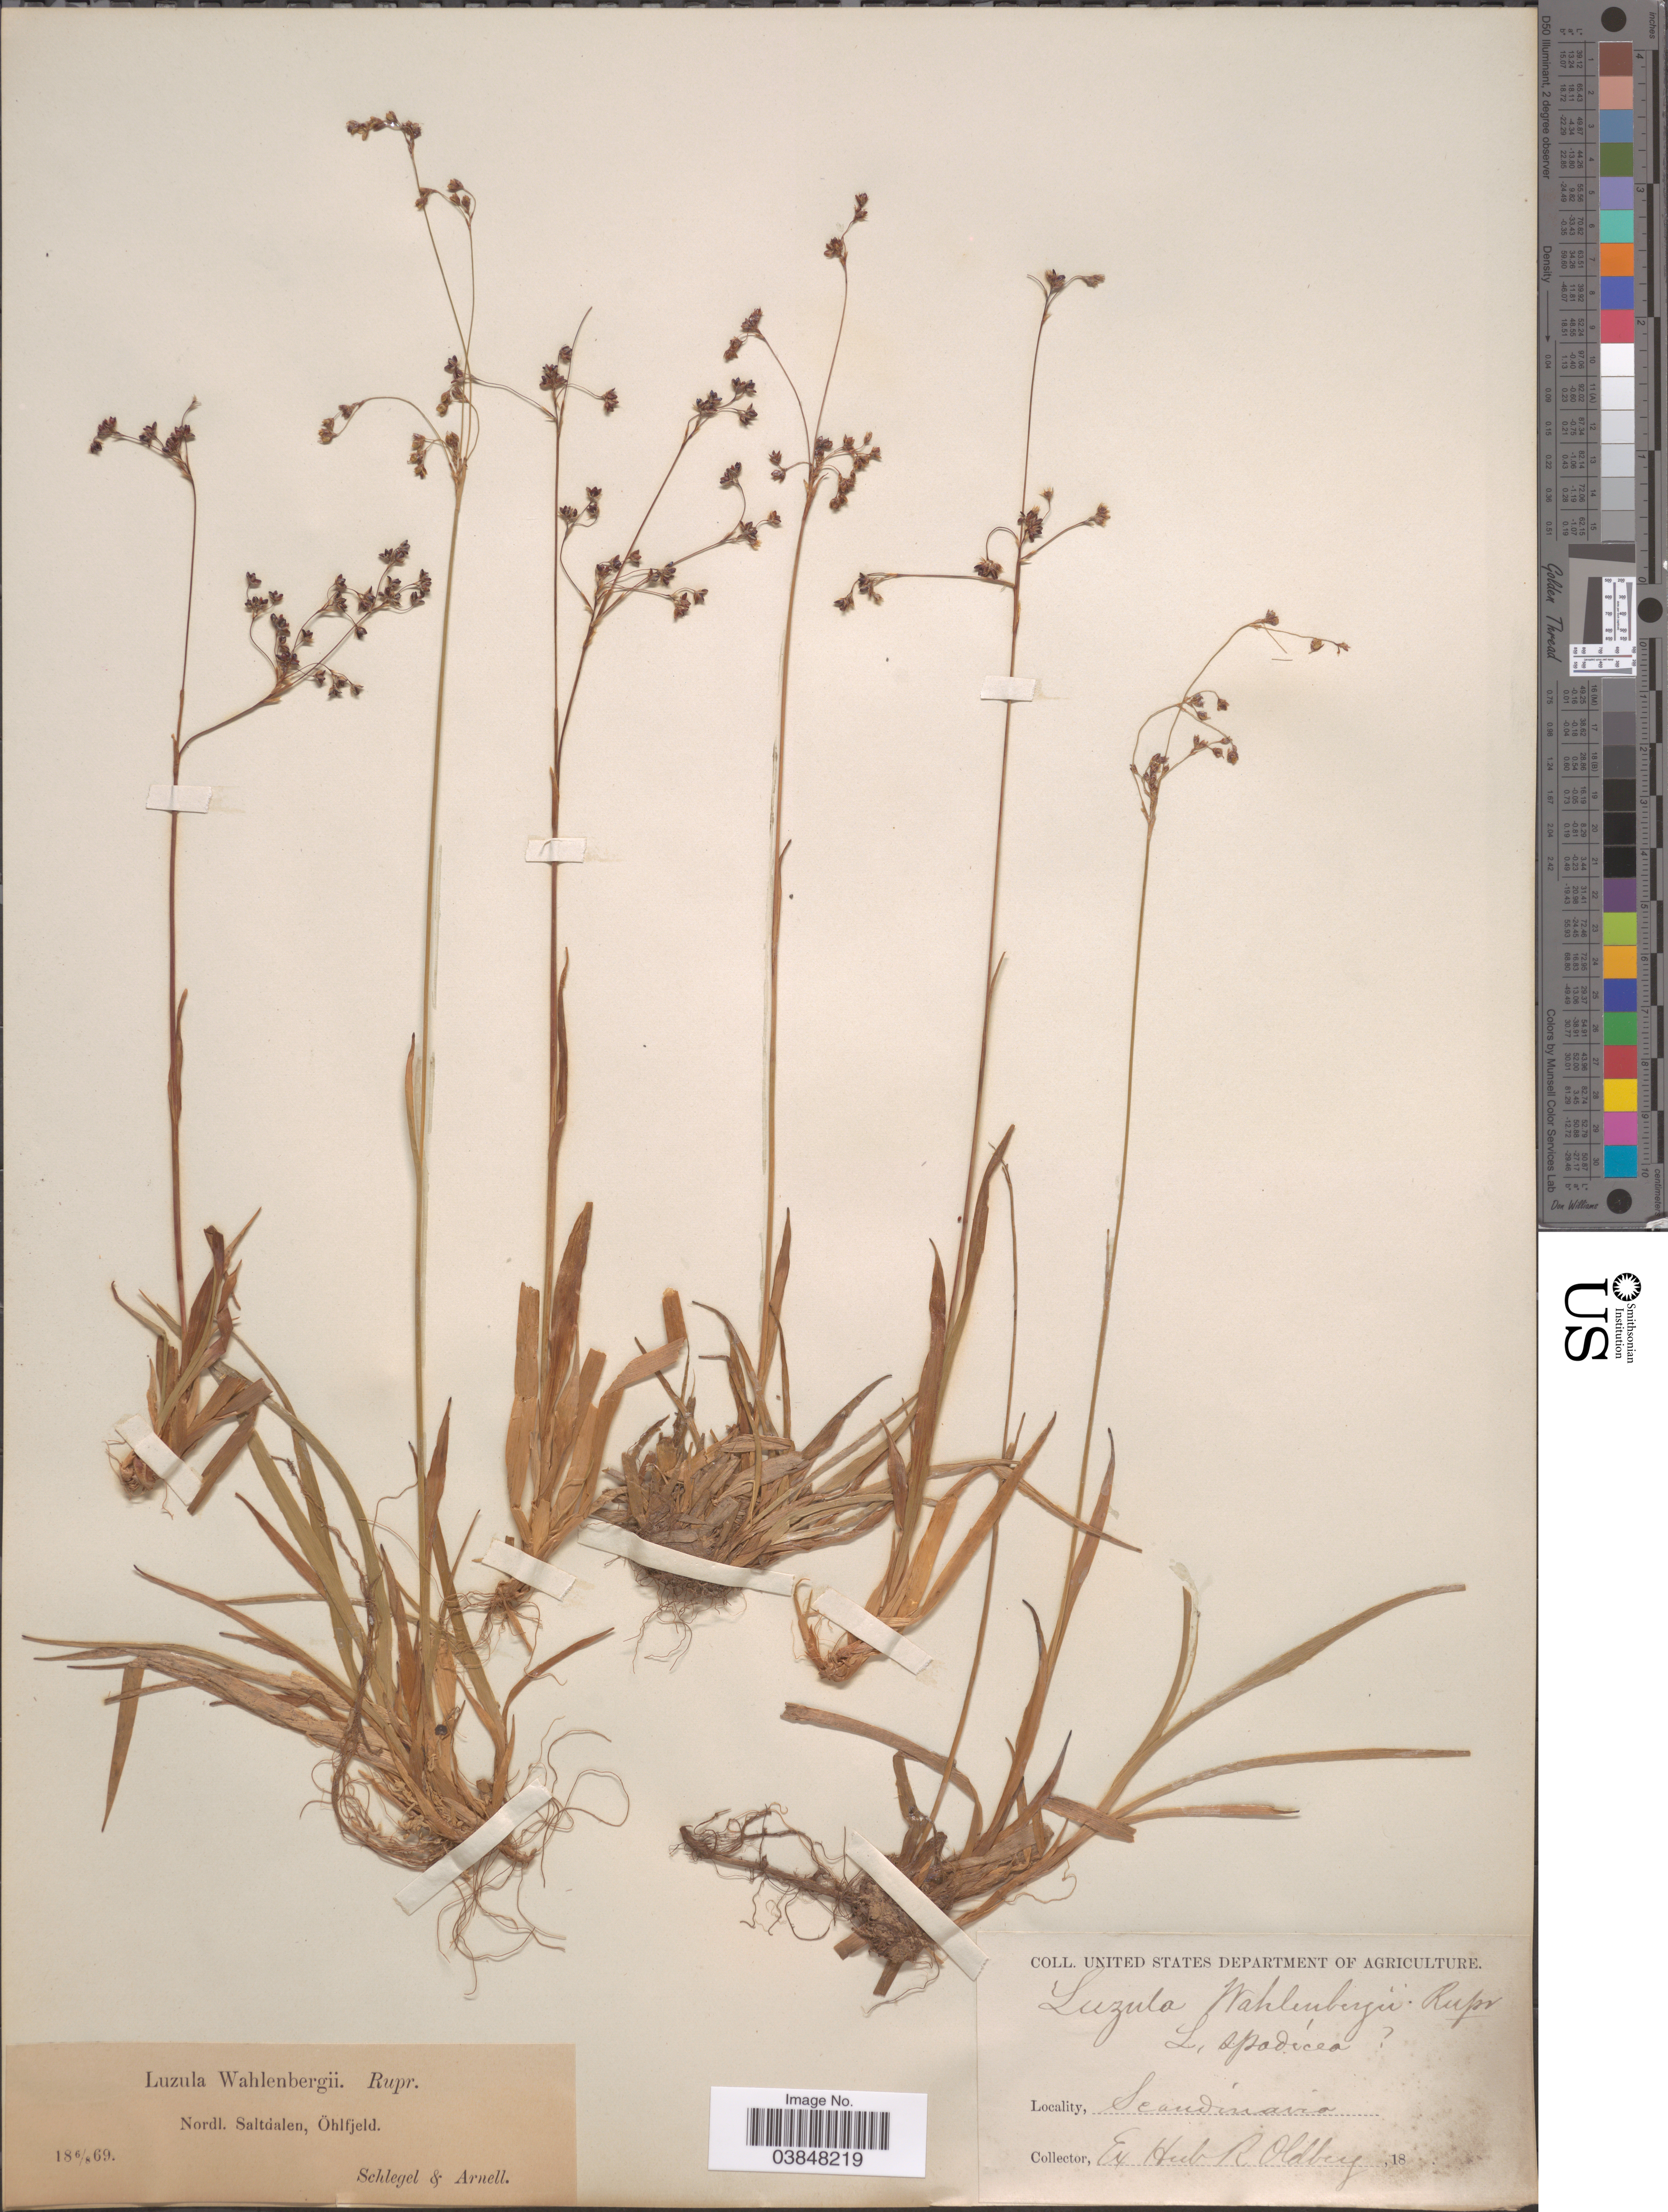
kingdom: Plantae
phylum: Tracheophyta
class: Liliopsida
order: Poales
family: Juncaceae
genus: Luzula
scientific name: Luzula spadicea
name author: DC.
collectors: Schlegel & Arnell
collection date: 1869-08-06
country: Norway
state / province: Nordland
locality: Nordl. Saltdalen, Öhlfjeld. Scandinavia.